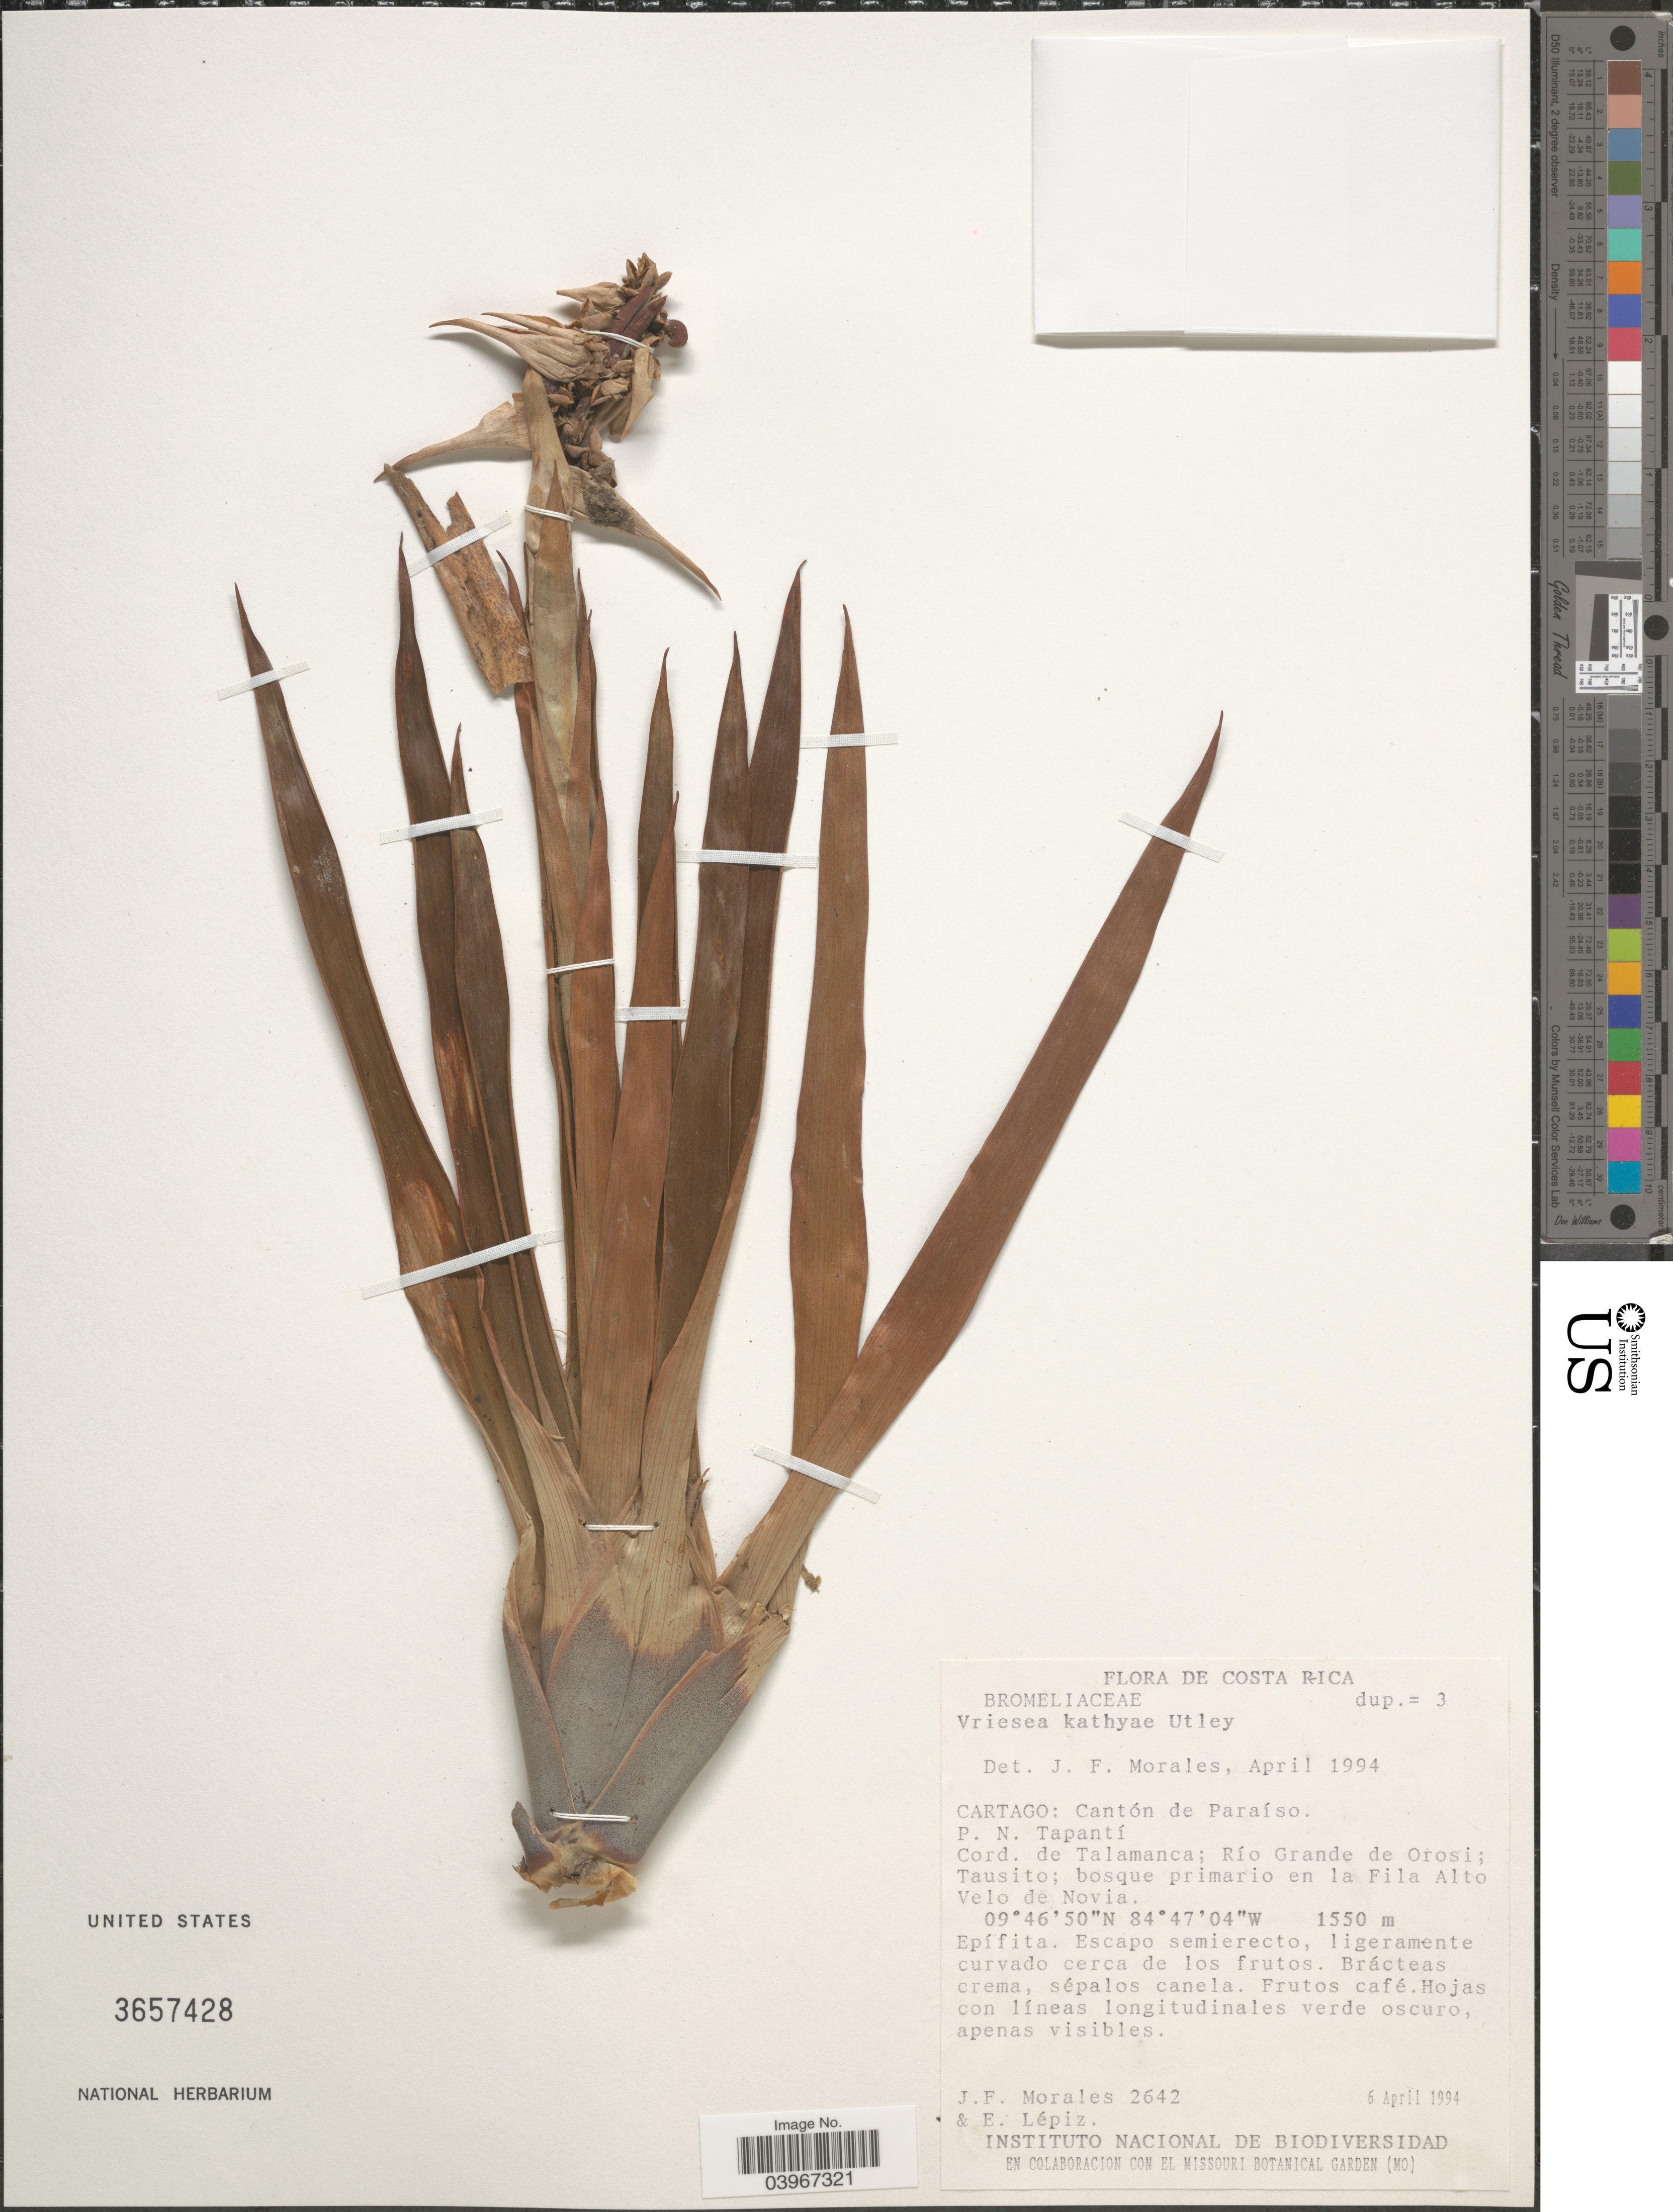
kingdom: Plantae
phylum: Tracheophyta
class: Liliopsida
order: Poales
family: Bromeliaceae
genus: Werauhia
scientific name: Werauhia kathyae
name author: (Utley) J.R. Grant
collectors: J. Morales & E. Lépiz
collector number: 2642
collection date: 1994-04-06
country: Costa Rica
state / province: Cartago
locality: Cantón de Paraíso. P.N. Tapantí. Cord. de Talamanca; Río Grande de Orosi; Tausito; bosque primario en la Fila Alto Velo de Novia.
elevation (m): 1550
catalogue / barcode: US 3657428